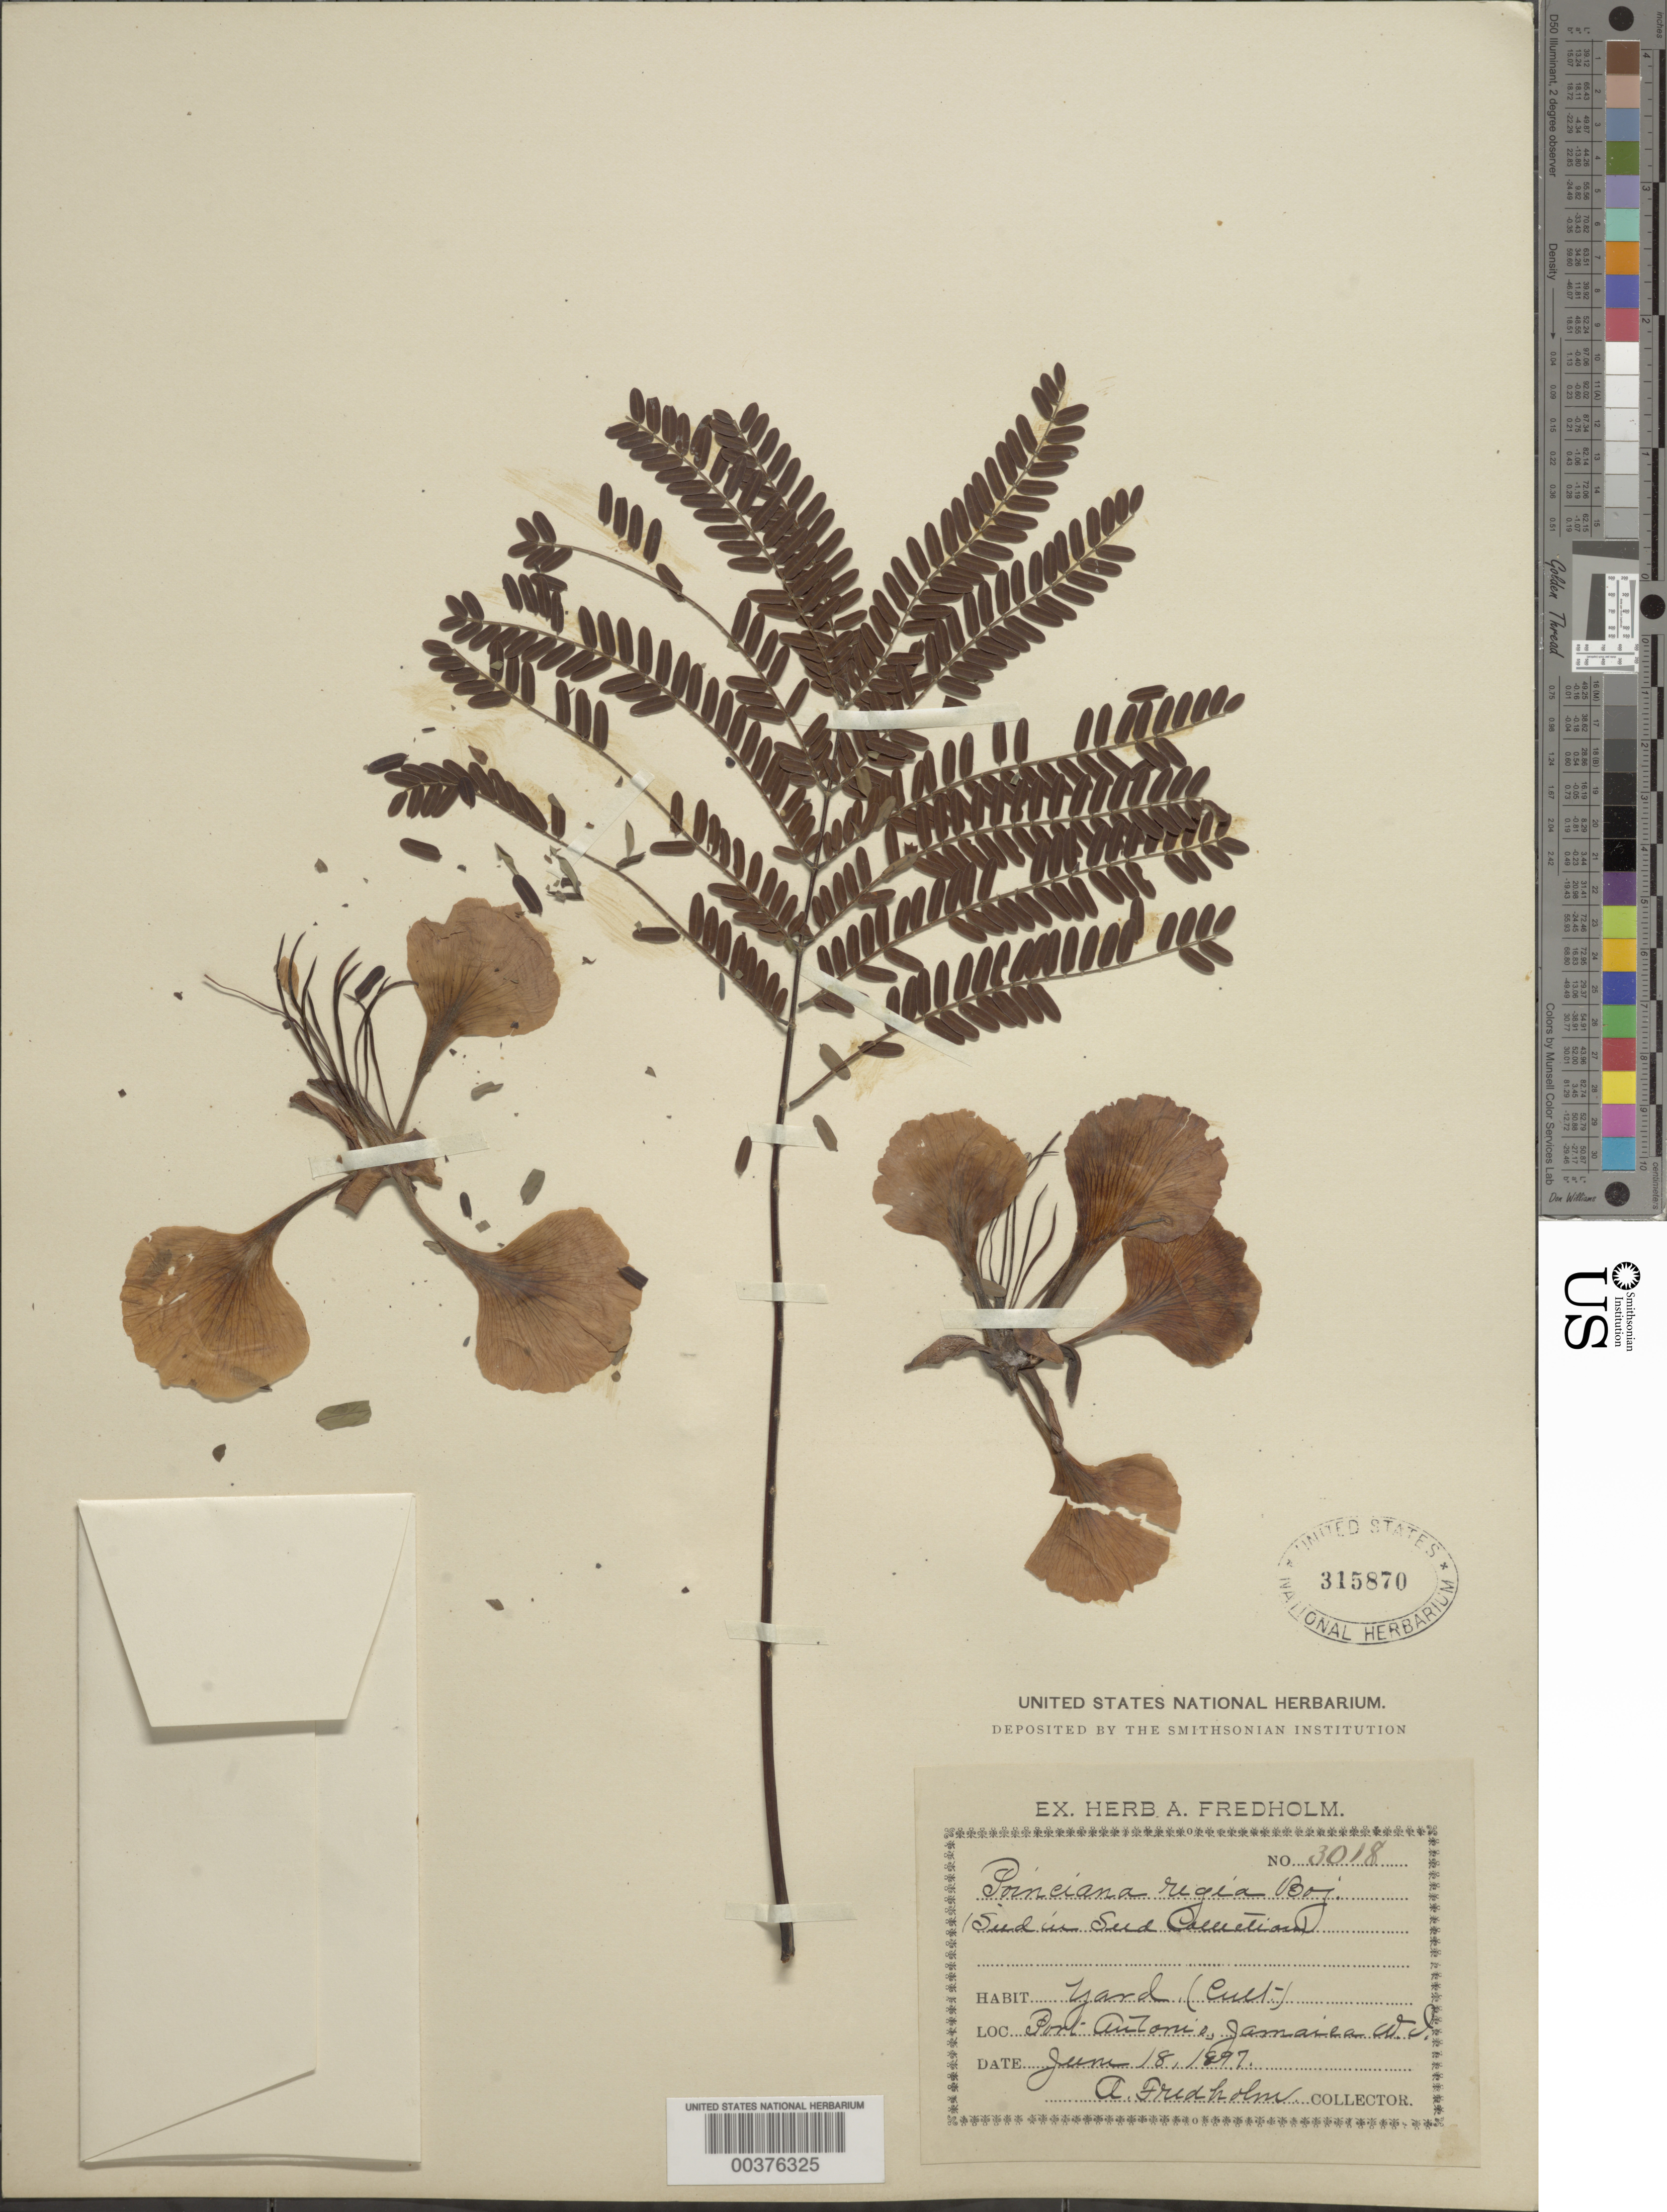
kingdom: Plantae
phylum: Tracheophyta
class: Magnoliopsida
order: Fabales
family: Fabaceae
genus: Delonix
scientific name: Delonix regia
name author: (Bojer ex Hook.) Raf.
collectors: A. J. Fredholm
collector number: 3018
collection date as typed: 18 Jun 1897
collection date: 1897-06-18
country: Jamaica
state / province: Portland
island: Greater Antilles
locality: Port antonio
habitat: Yard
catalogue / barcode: US 315870